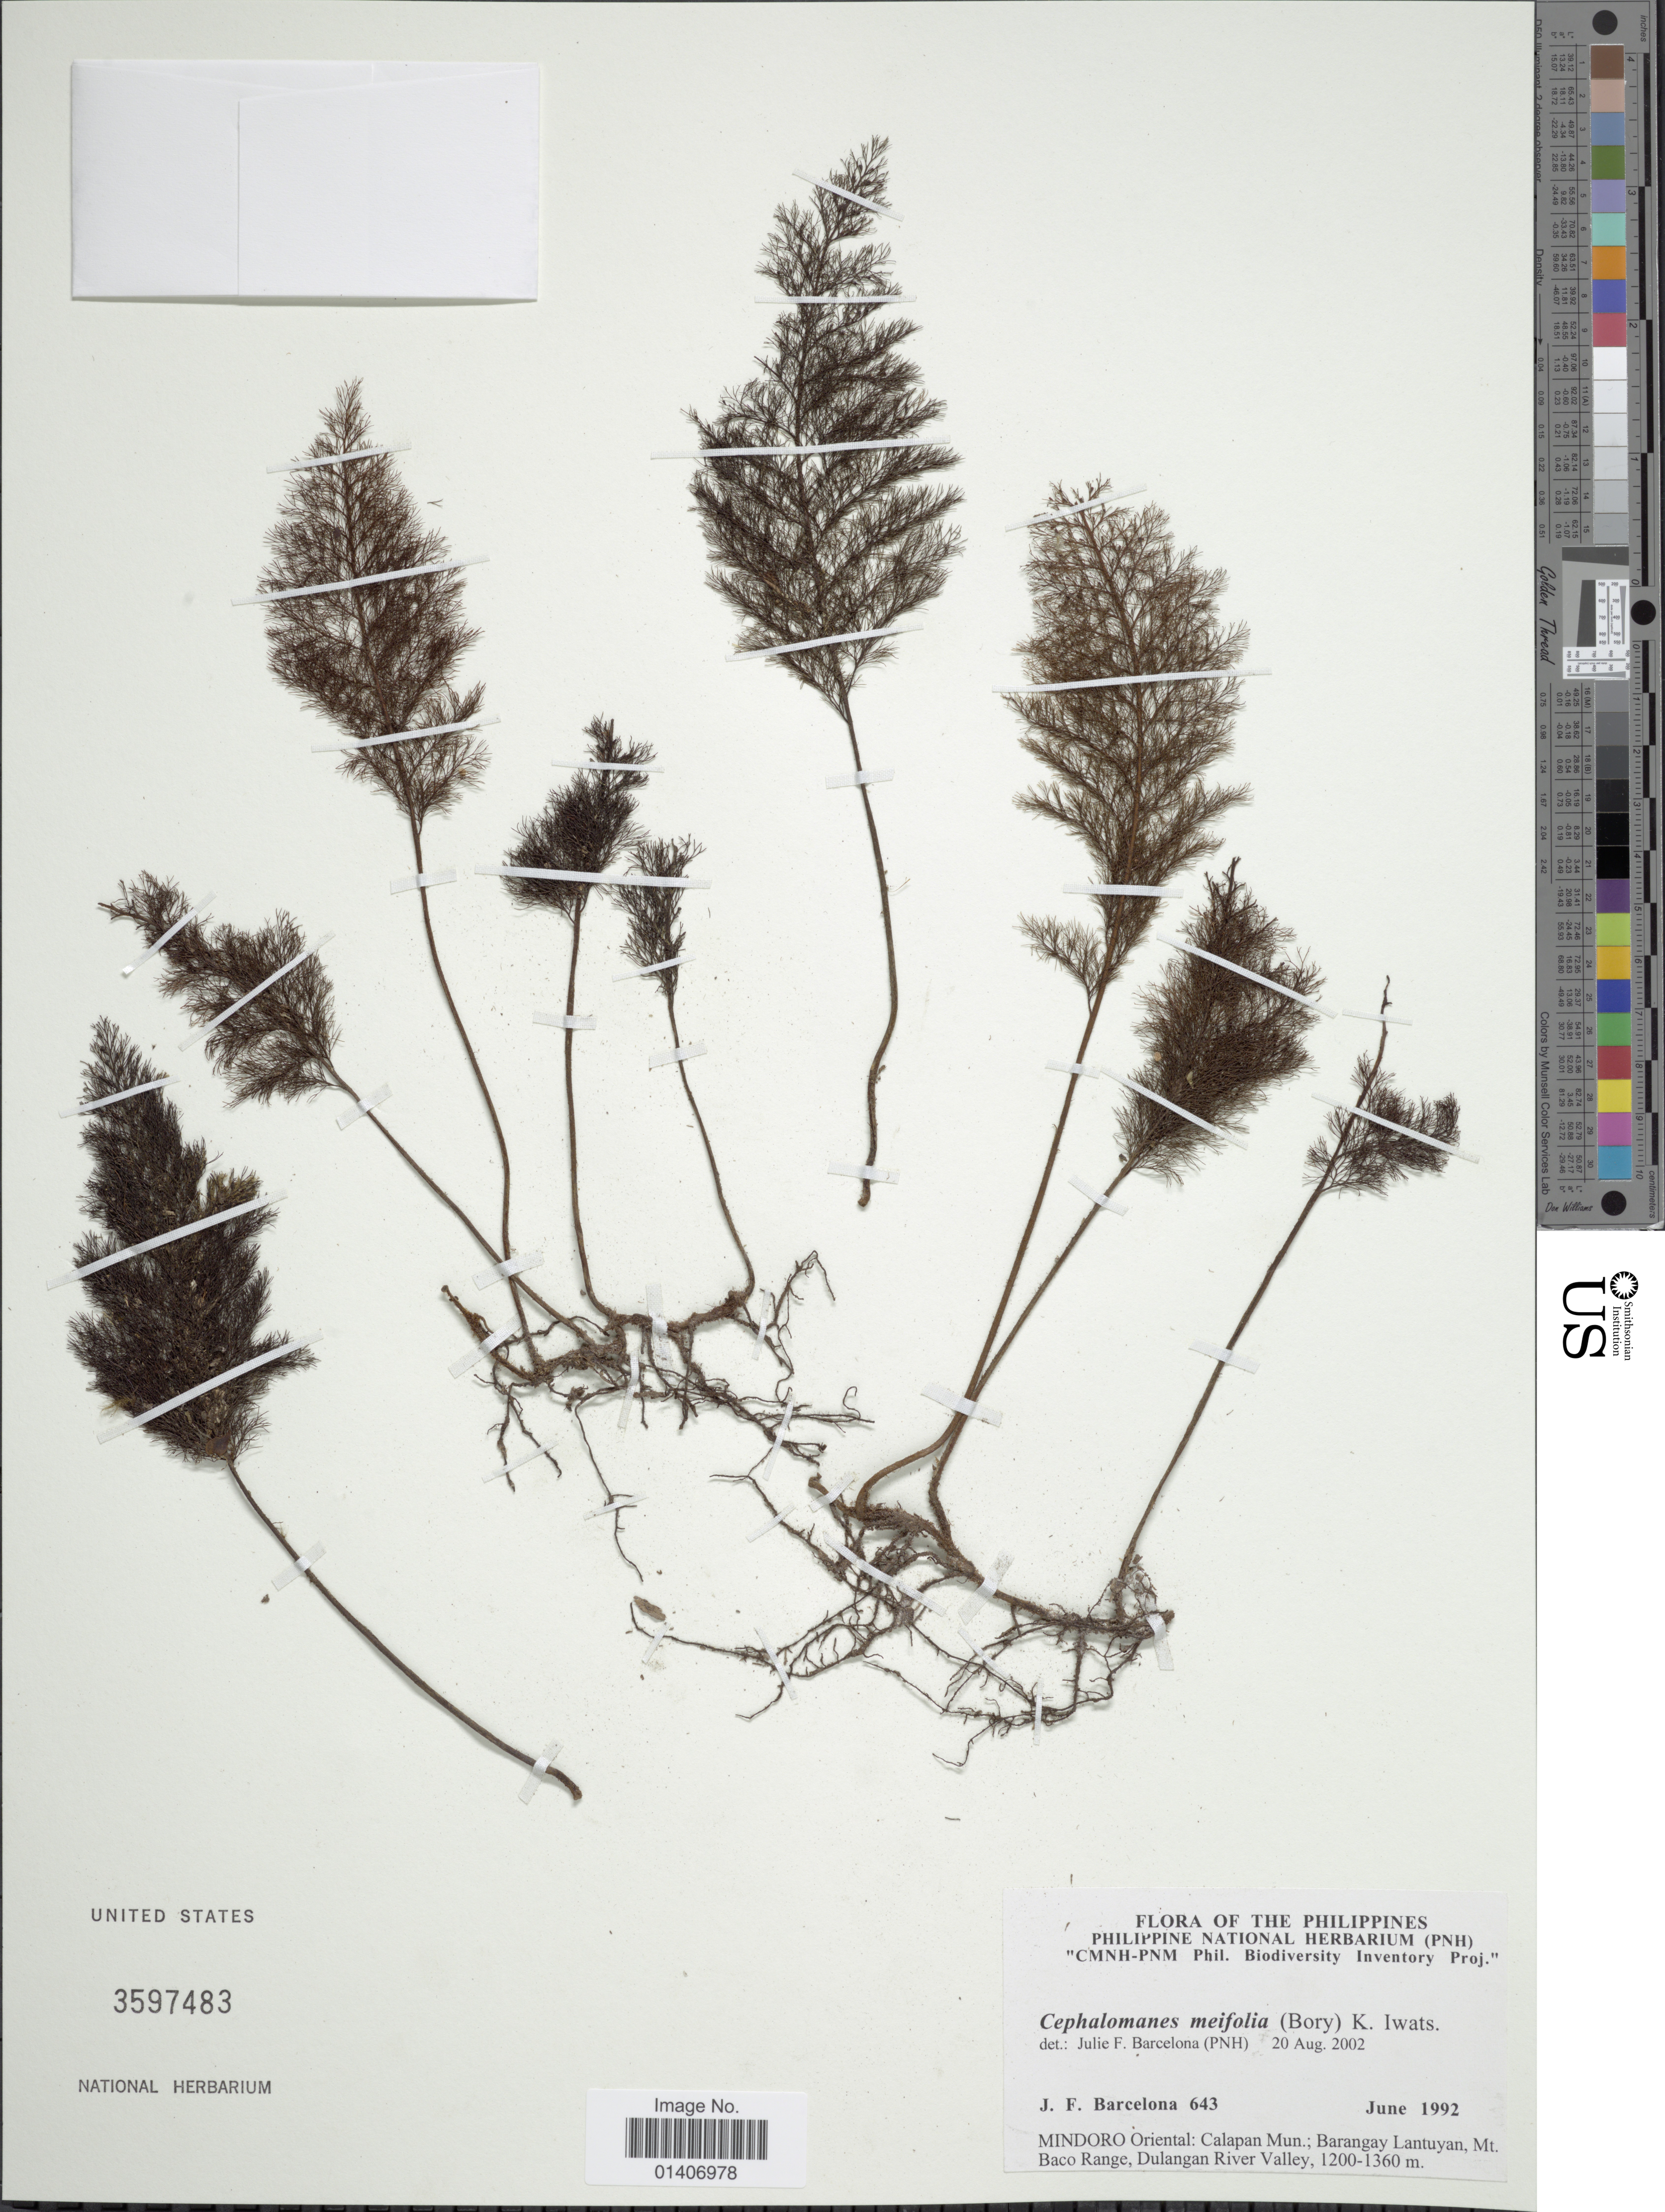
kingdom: Plantae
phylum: Tracheophyta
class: Polypodiopsida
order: Hymenophyllales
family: Hymenophyllaceae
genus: Abrodictyum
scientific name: Abrodictyum meifolium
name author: (Bory) Ebihara & K. Iwats.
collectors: J. F. Barcelona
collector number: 643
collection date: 1992-06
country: Philippines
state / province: Mimaropa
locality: Mindoro Oriental: Calapan Mun; Barangay Lantuyan, Mt. Baco range, Dulangan River valley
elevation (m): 1200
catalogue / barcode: US 3597483